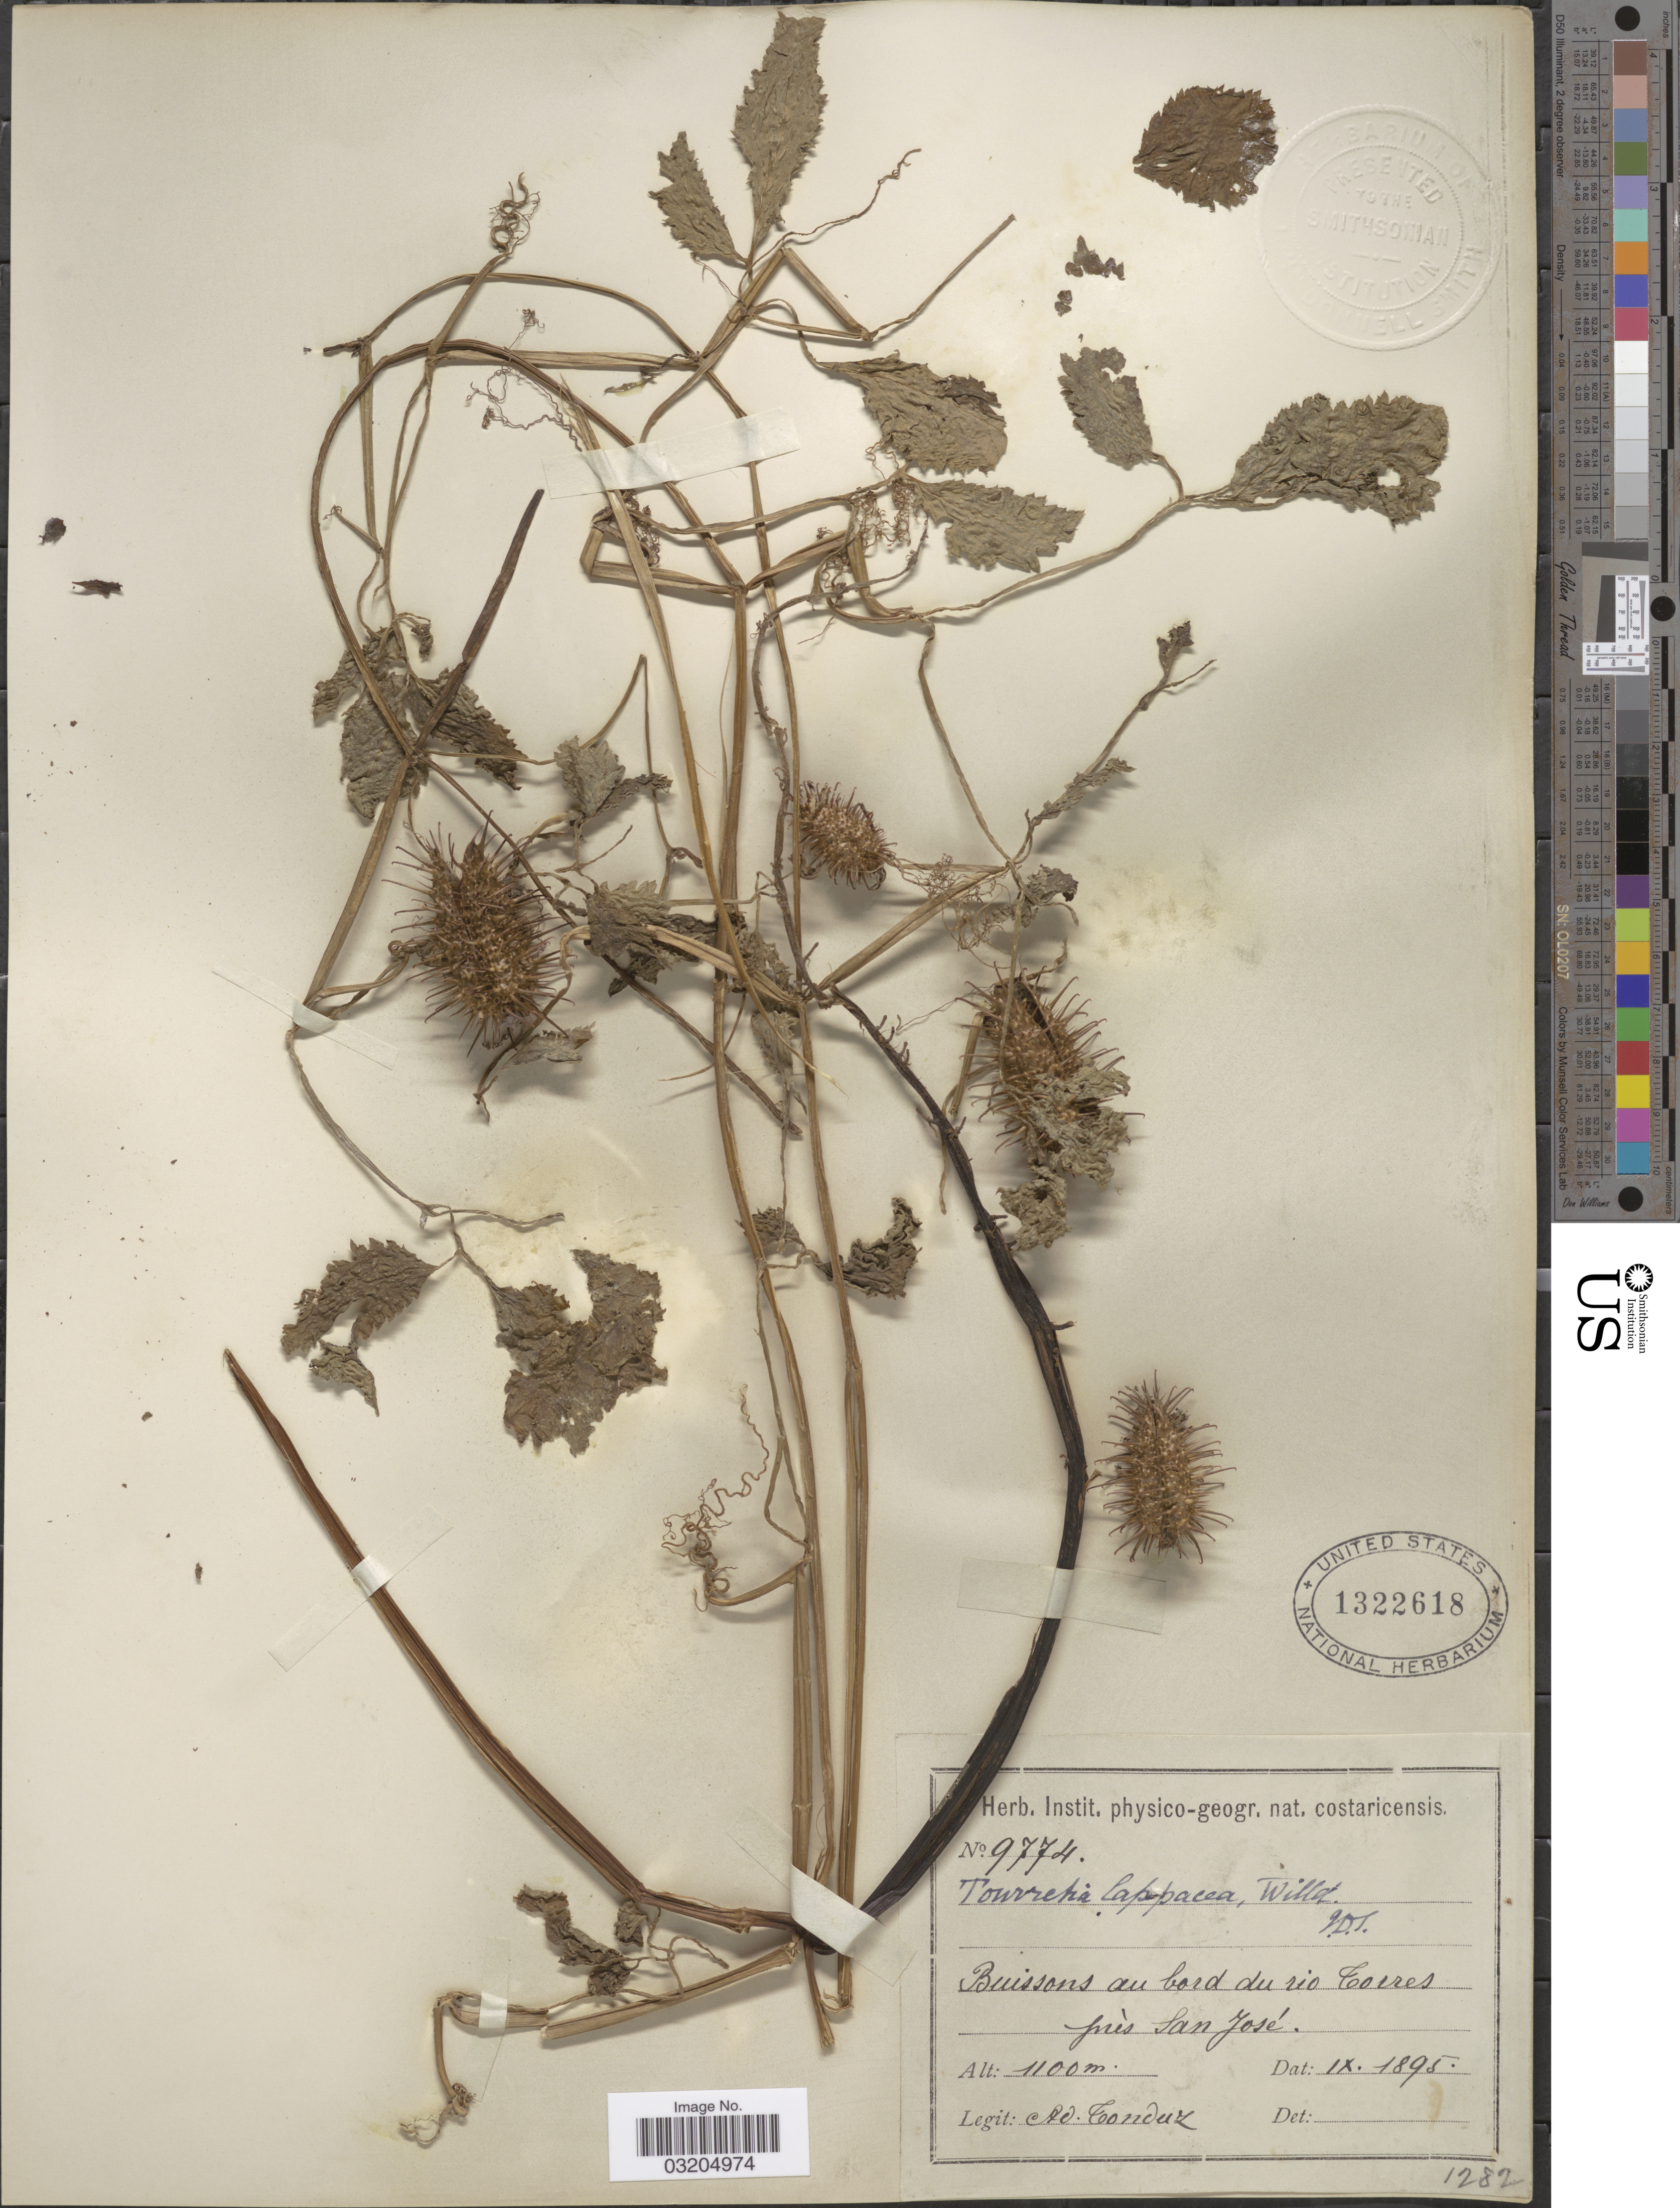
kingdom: Plantae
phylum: Tracheophyta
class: Magnoliopsida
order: Lamiales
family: Bignoniaceae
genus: Tourrettia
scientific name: Tourrettia lappacea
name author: (L'Hér.) Willd.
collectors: A. Tonduz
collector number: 9774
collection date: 1895-09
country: Costa Rica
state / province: San José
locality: Buissons au bord du rio Torres près San José.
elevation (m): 1100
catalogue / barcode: US 1322618